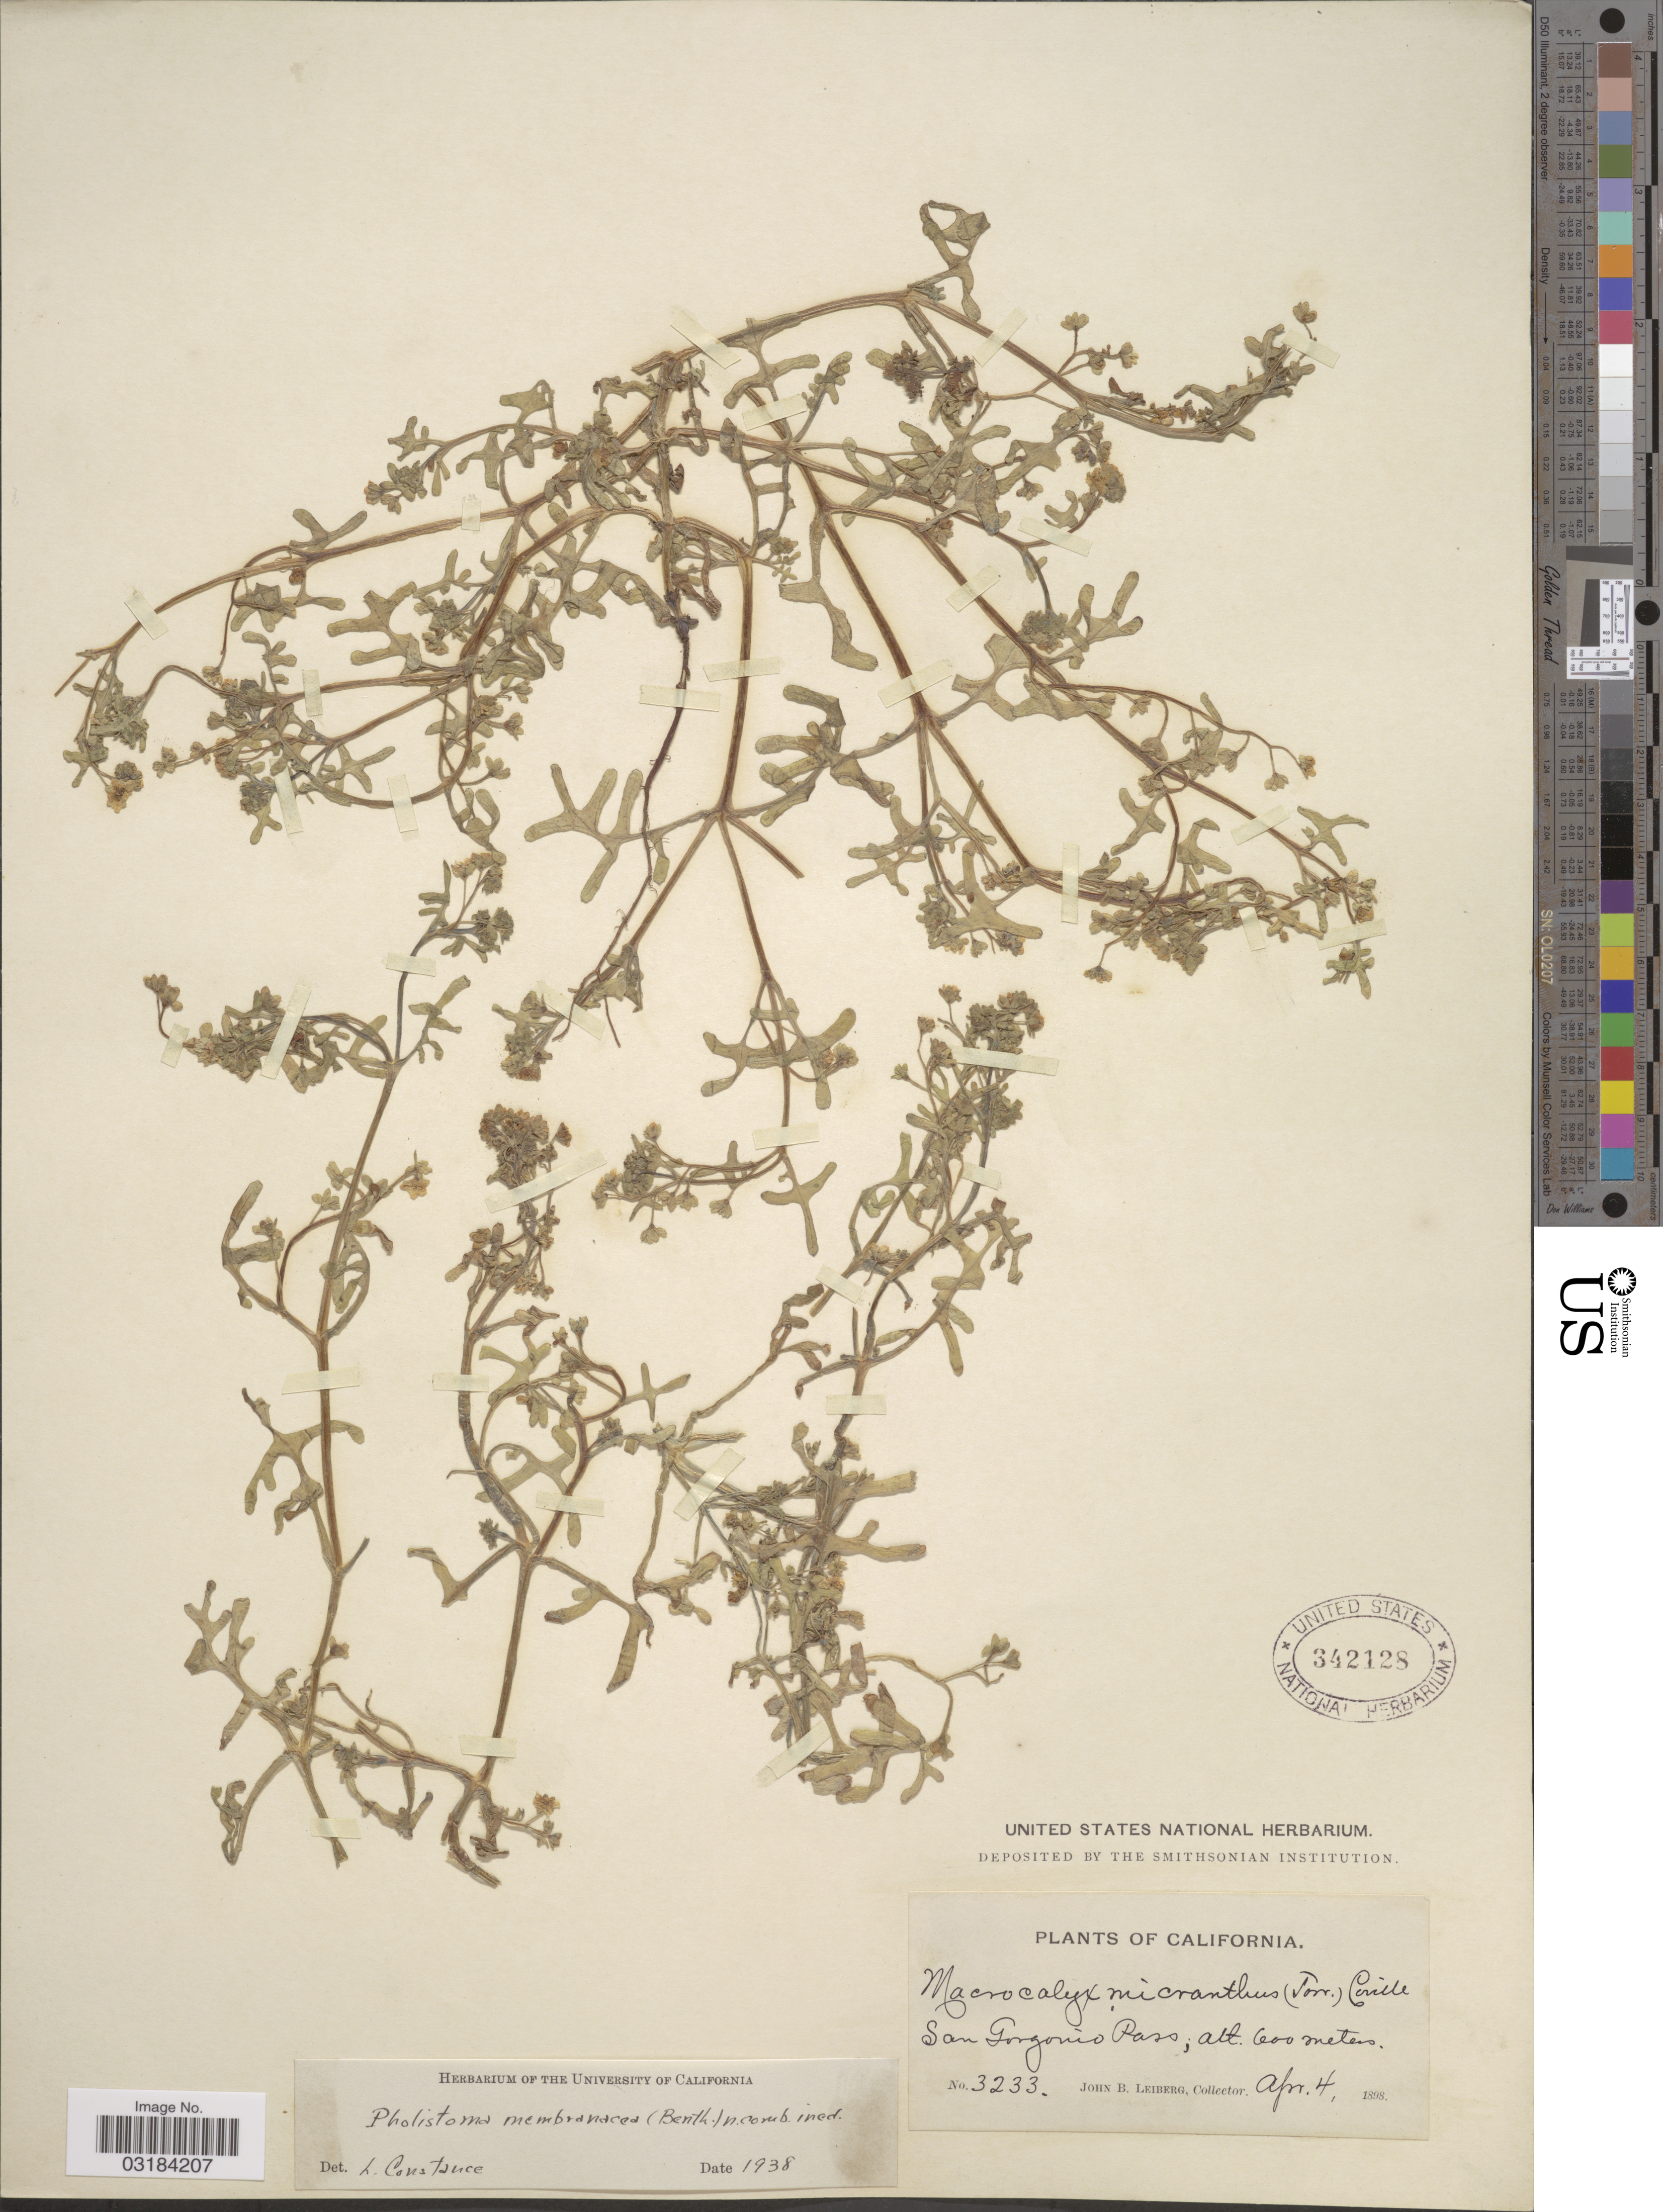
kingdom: Plantae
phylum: Tracheophyta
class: Magnoliopsida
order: Boraginales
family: Hydrophyllaceae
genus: Pholistoma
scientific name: Pholistoma membranaceum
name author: (Benth.) Constance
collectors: J. B. Leiberg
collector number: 3233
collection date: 1898-04-04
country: United States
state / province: California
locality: San Gorgonio Pass.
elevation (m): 600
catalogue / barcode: US 342128